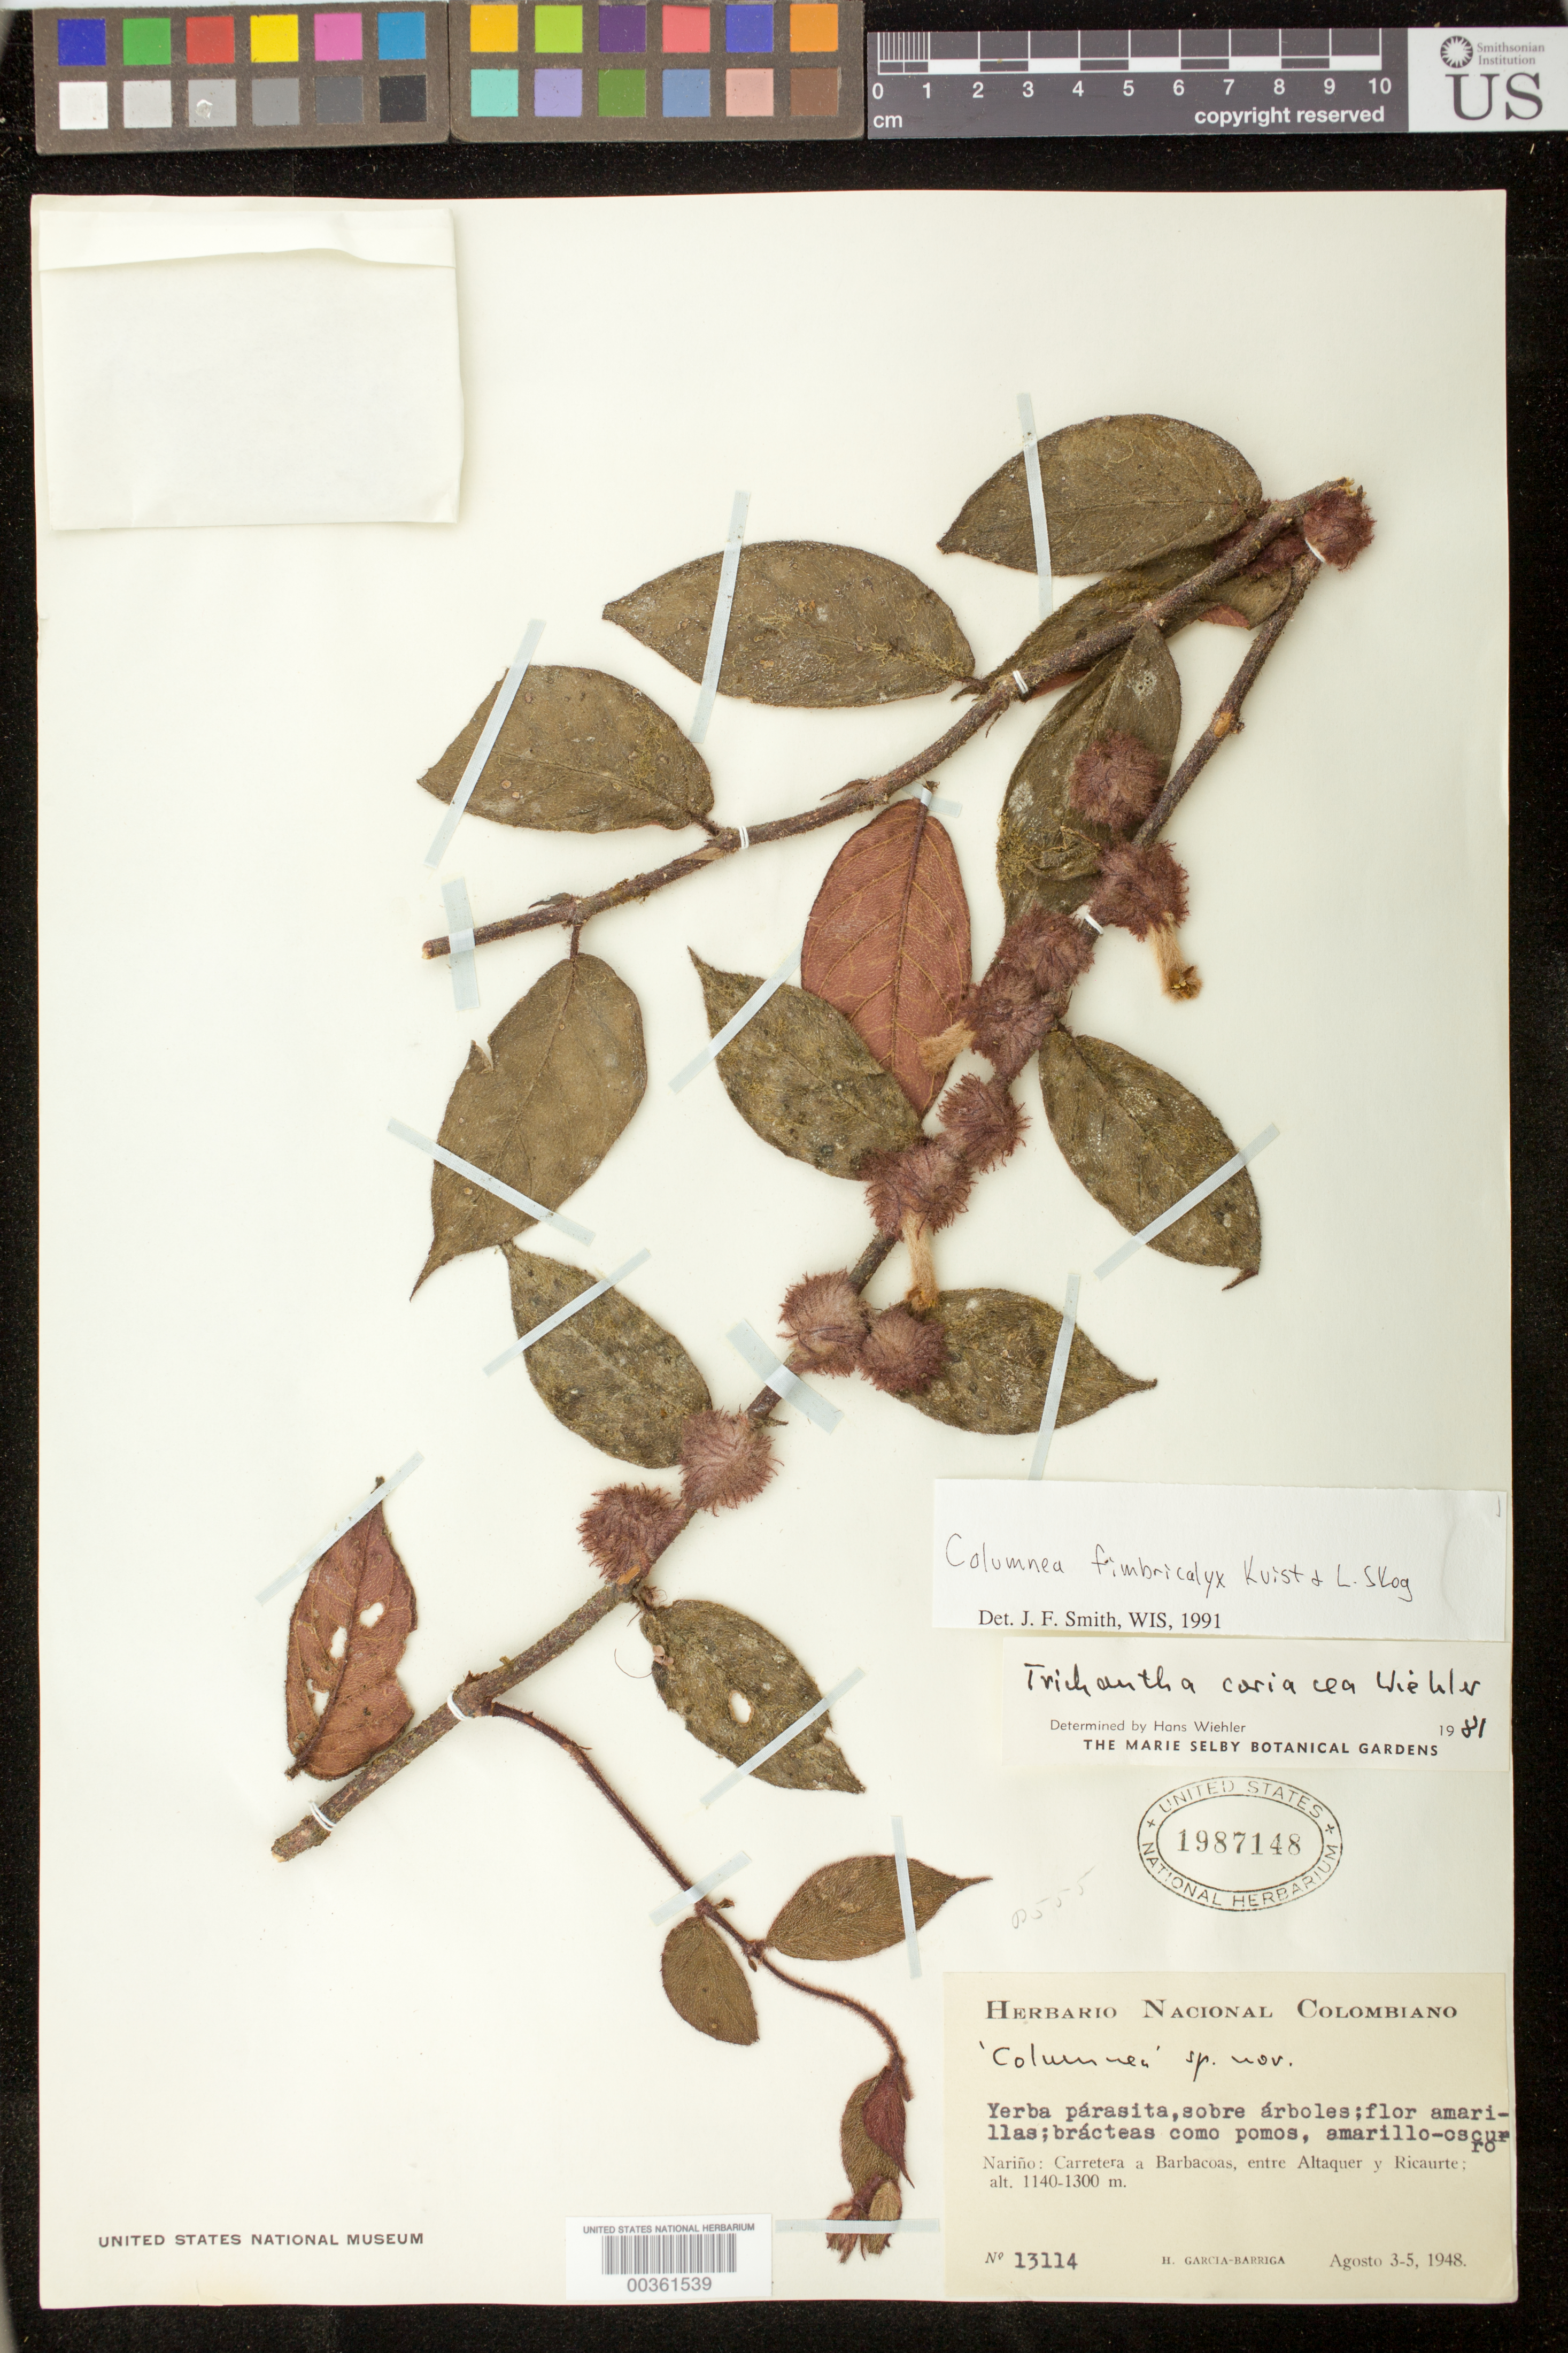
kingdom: Plantae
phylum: Tracheophyta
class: Magnoliopsida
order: Lamiales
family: Gesneriaceae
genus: Columnea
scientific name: Columnea fimbricalyx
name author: L.P. Kvist & L.E. Skog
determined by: Skog, Laurence E.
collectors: H. García Barriga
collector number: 13114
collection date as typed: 3-5 Aug 1948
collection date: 1948-08-03/1948-08-05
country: Colombia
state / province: Nariño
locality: Carretera a Barbacoas, entre Altaquer y Ricaurte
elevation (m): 1140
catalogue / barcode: US 1987148